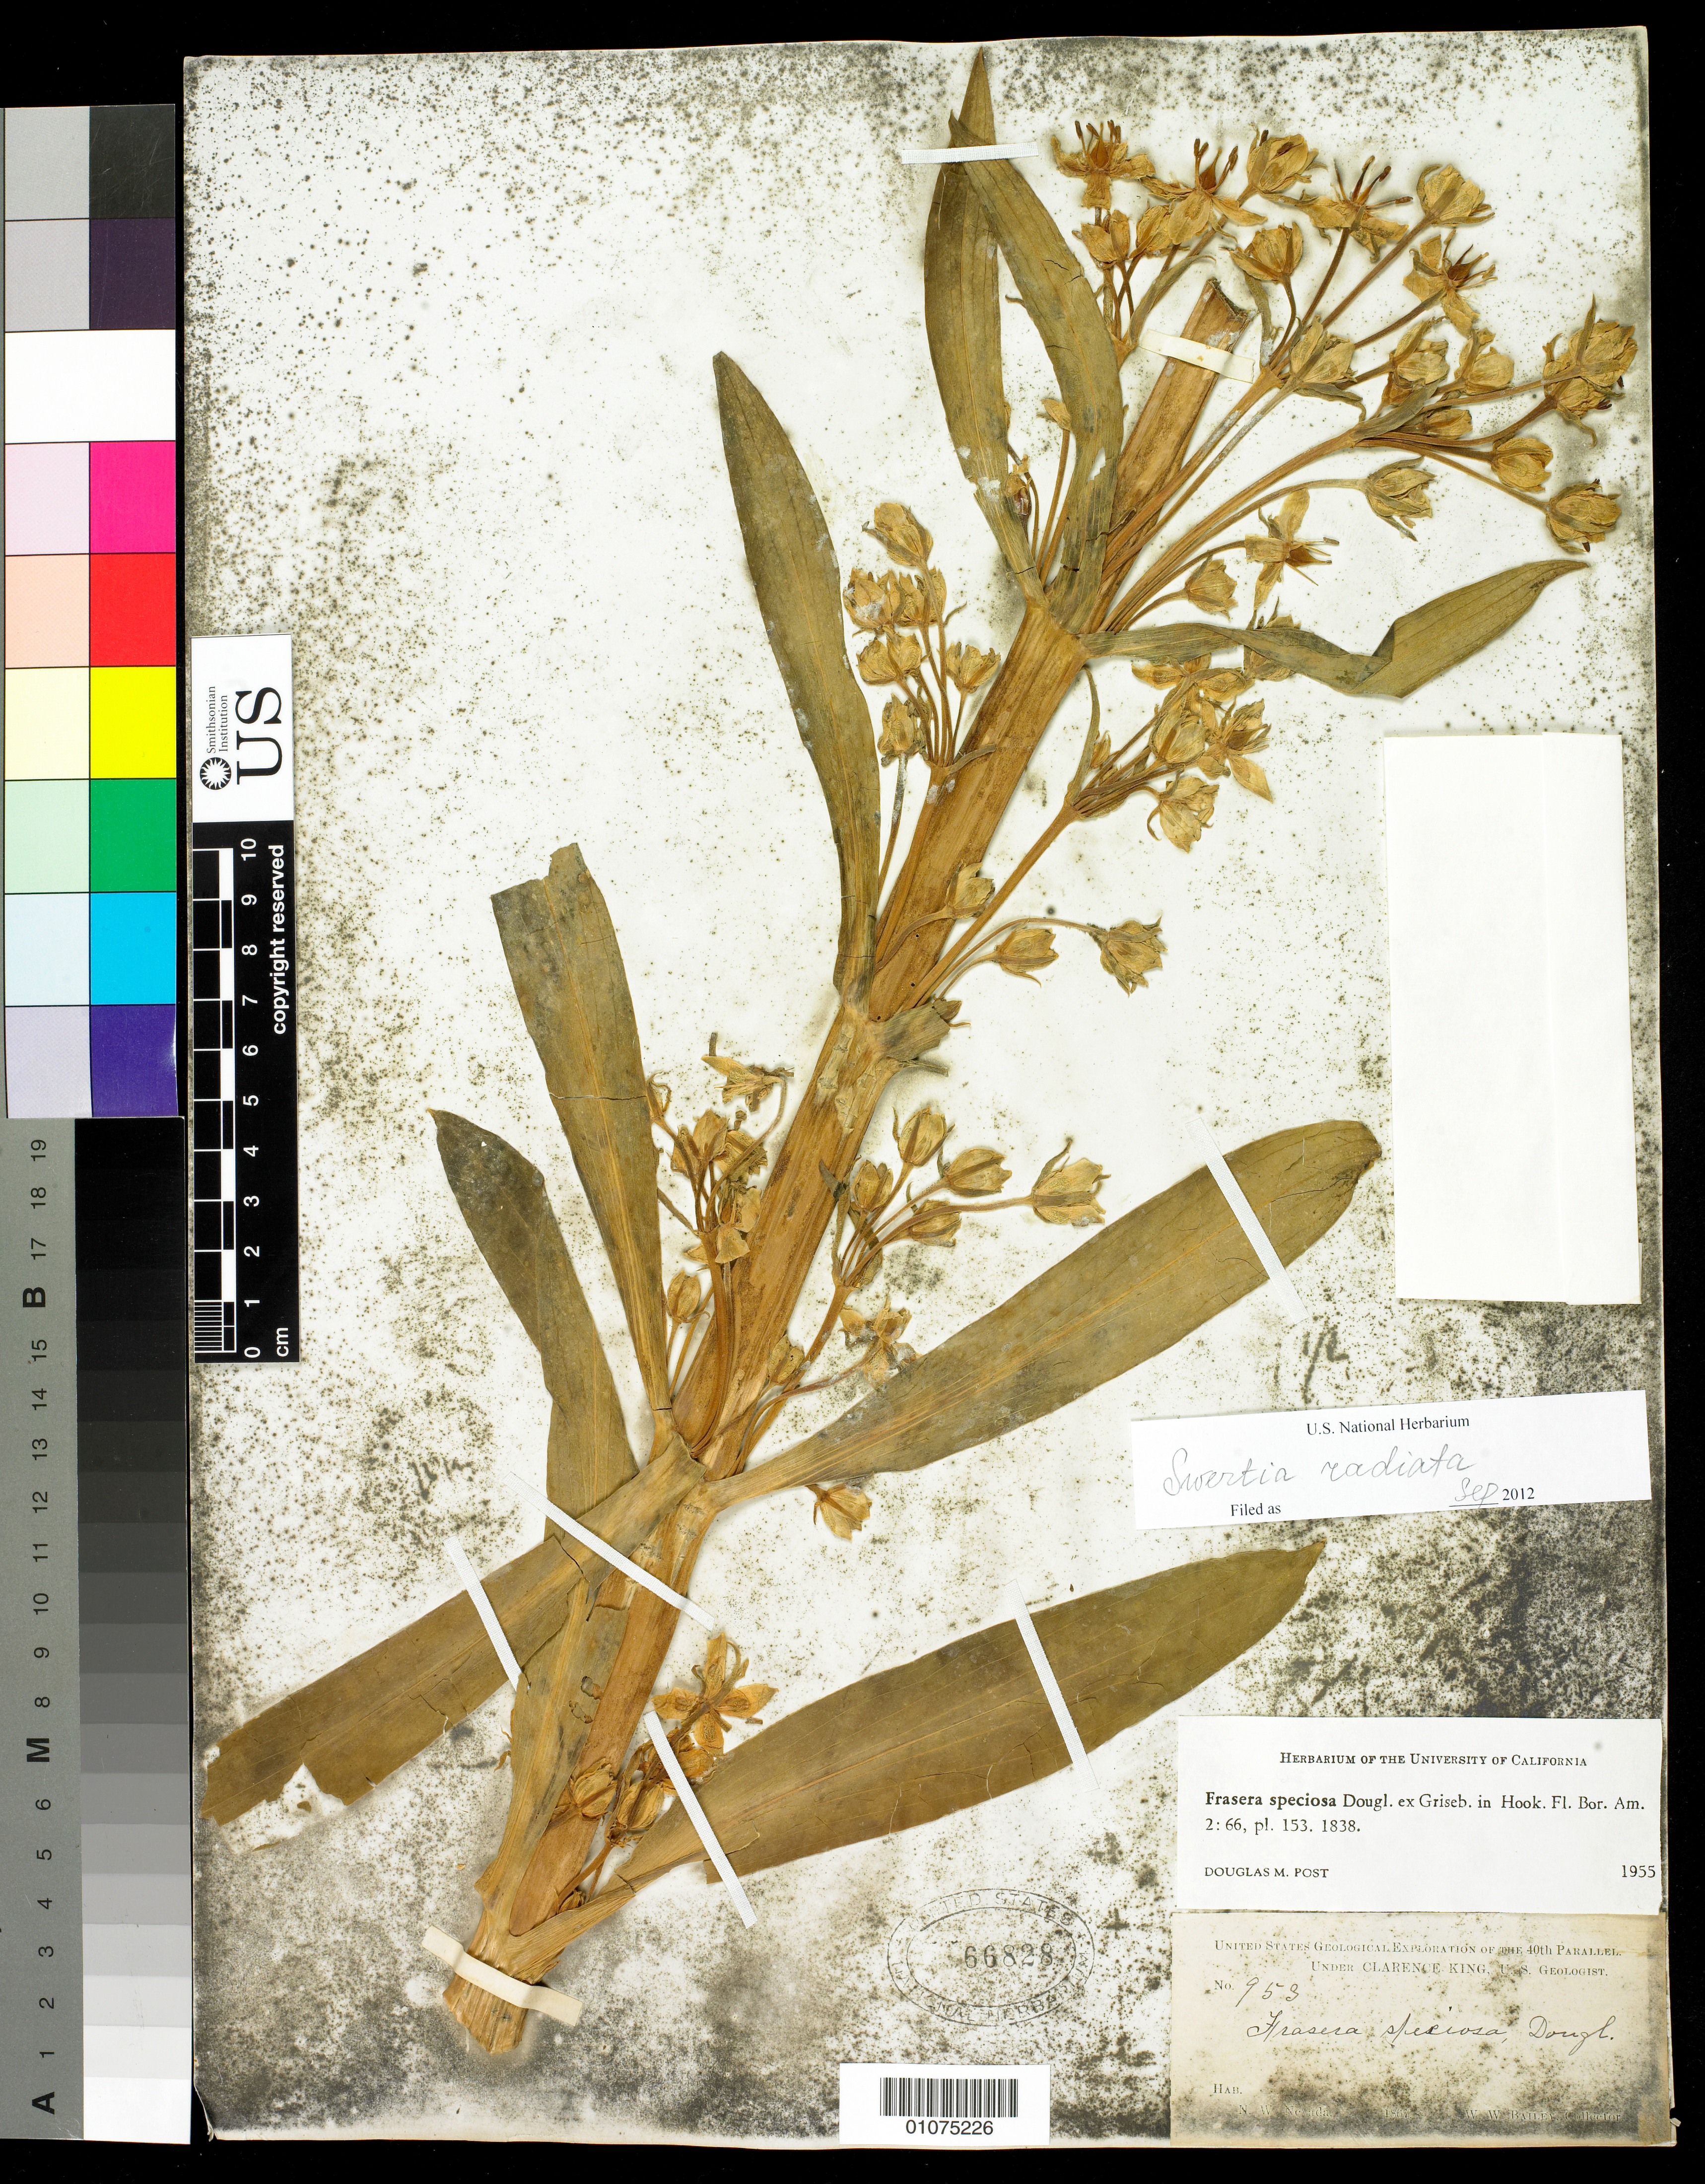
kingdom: Plantae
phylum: Tracheophyta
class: Magnoliopsida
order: Gentianales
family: Gentianaceae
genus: Swertia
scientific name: Swertia radiata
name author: (Kellogg) Kuntze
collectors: W. W. Bailey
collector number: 953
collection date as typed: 1867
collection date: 1867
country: United States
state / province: Nevada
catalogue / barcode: US 66828